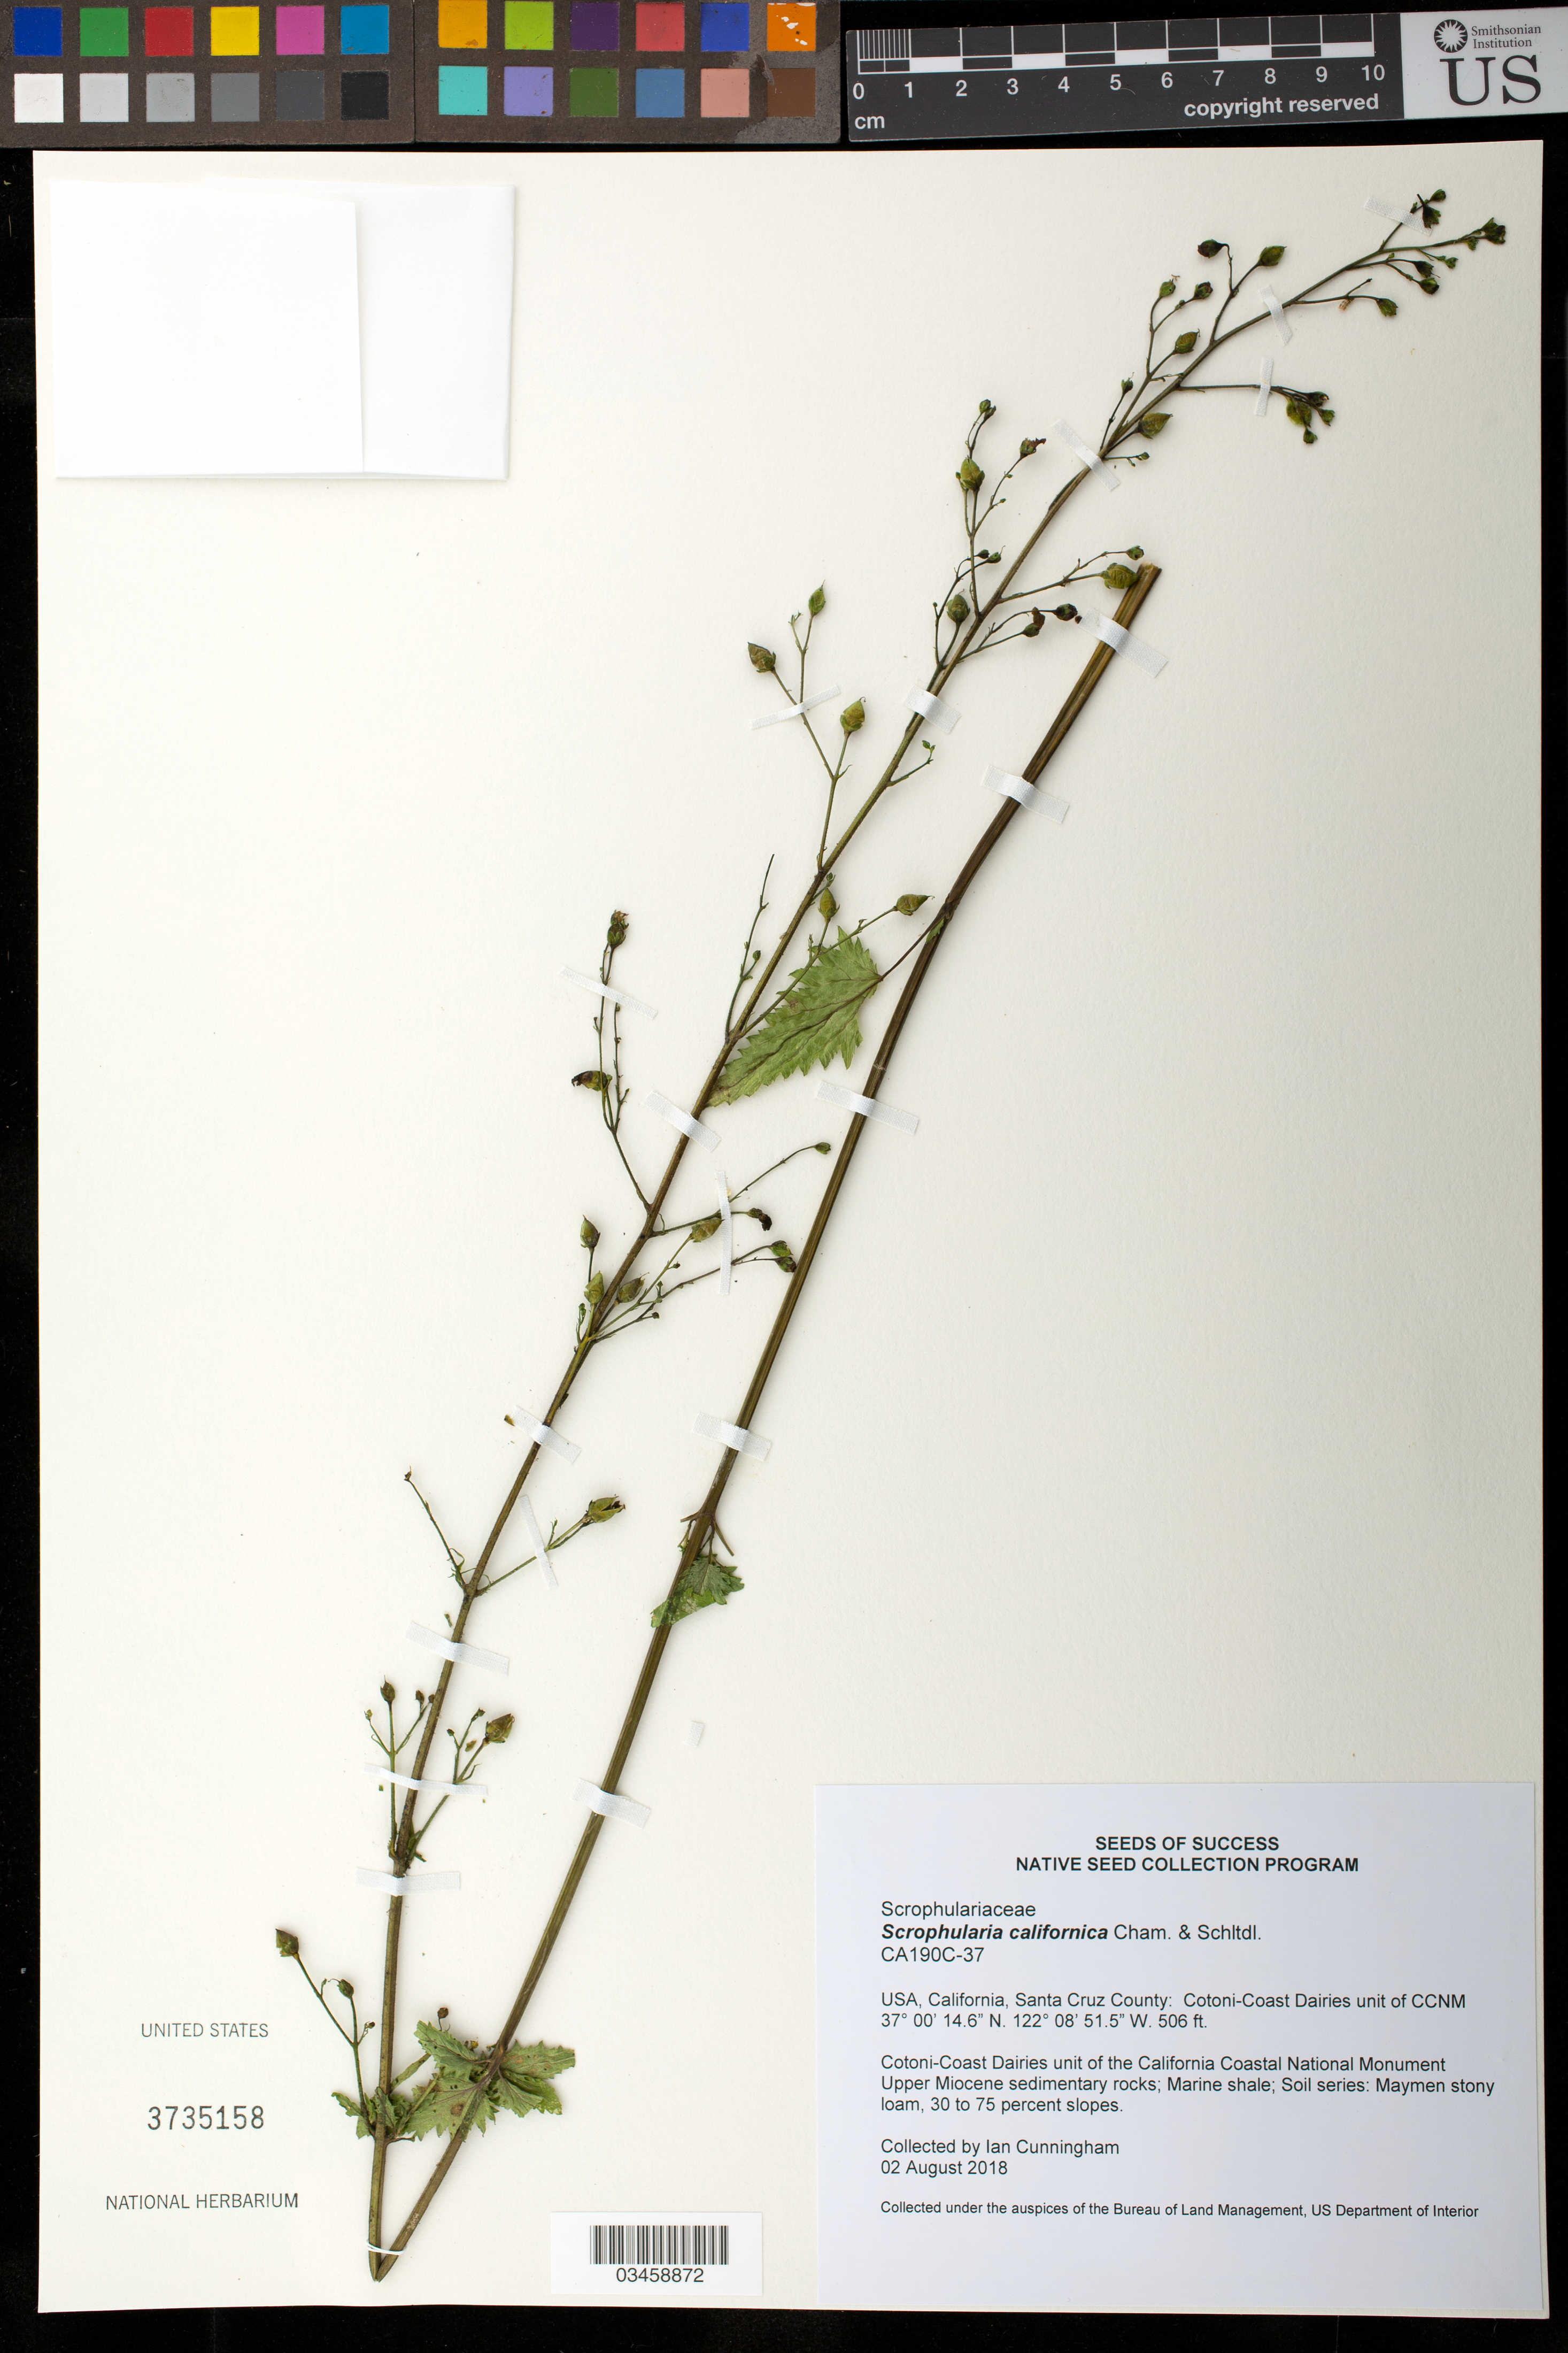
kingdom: Plantae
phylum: Tracheophyta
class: Magnoliopsida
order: Lamiales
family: Scrophulariaceae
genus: Scrophularia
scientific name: Scrophularia californica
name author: Cham. & Schltdl.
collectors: I. Cunningham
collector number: ref. number CA190C-37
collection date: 2018-08-02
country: United States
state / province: California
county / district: Santa Cruz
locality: Cotoni-Coast Dairies unit of the California Coastal National Monument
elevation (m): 154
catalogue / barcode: US 3735158